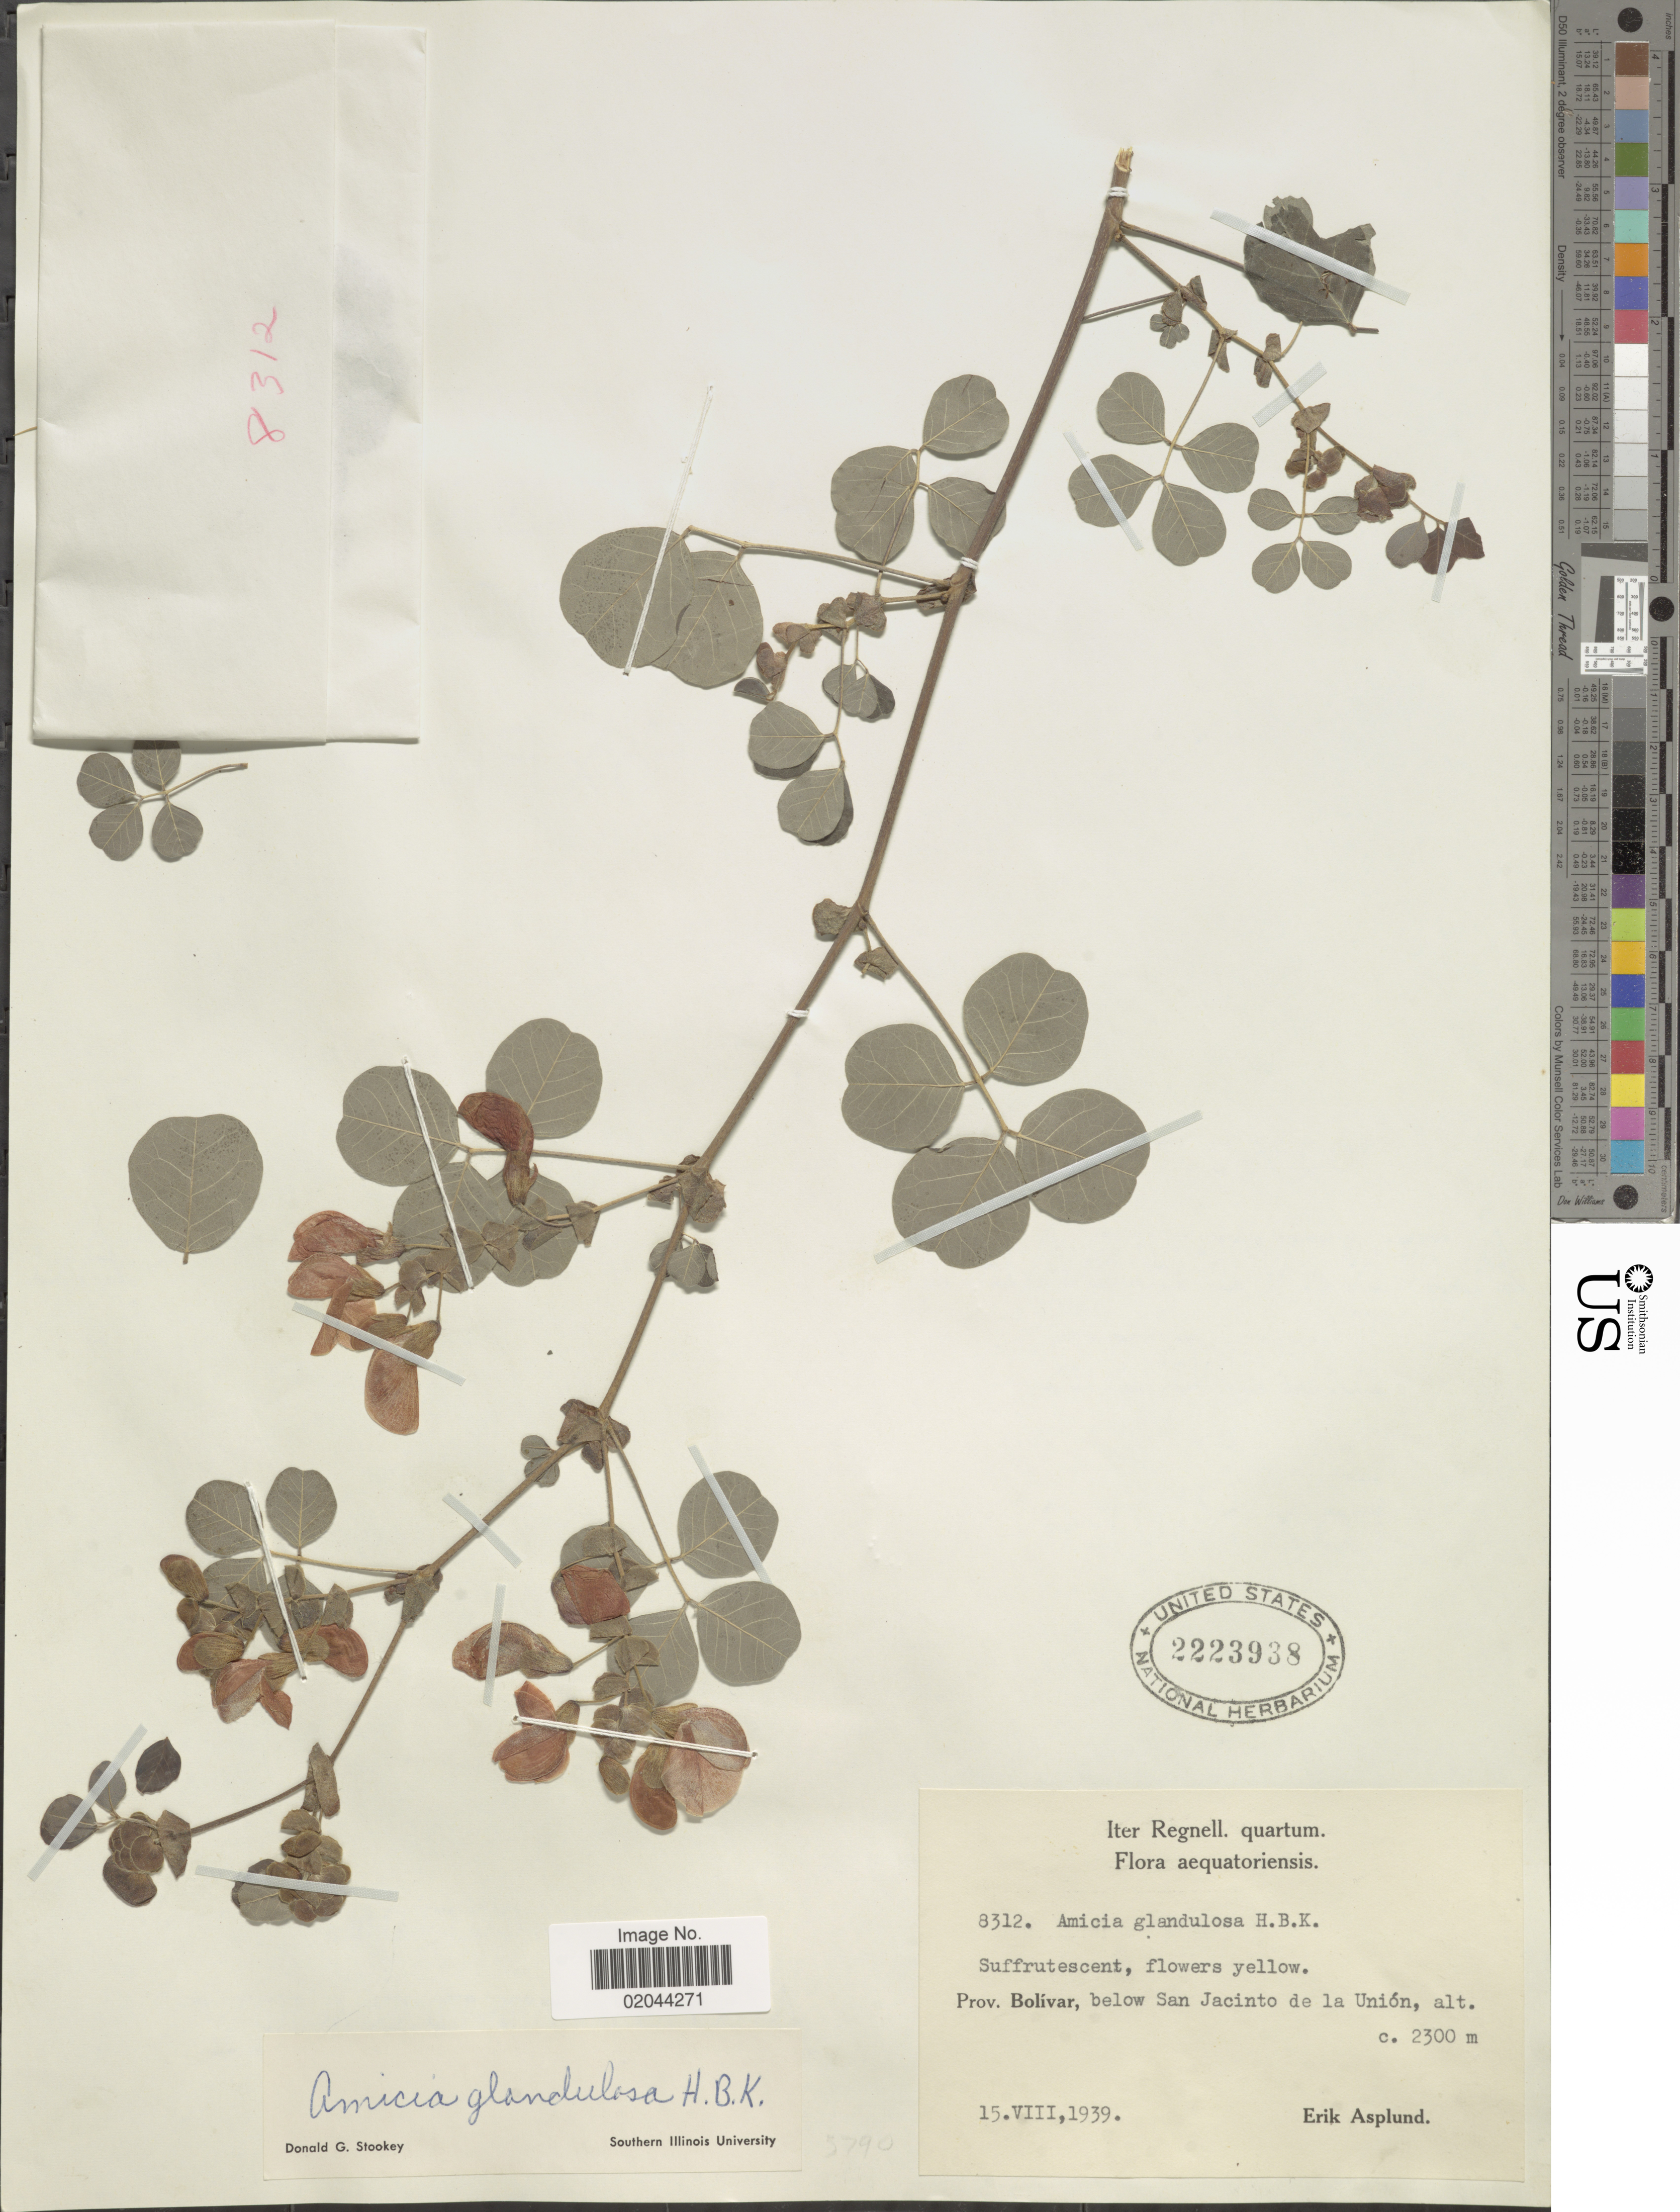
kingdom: Plantae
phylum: Tracheophyta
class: Magnoliopsida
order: Fabales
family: Fabaceae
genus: Amicia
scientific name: Amicia glandulosa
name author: Kunth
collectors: E. Asplund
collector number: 8312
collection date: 1939-08-15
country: Ecuador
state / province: Bolívar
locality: Below San Jacinto de la Unión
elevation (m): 2300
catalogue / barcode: US 2223938